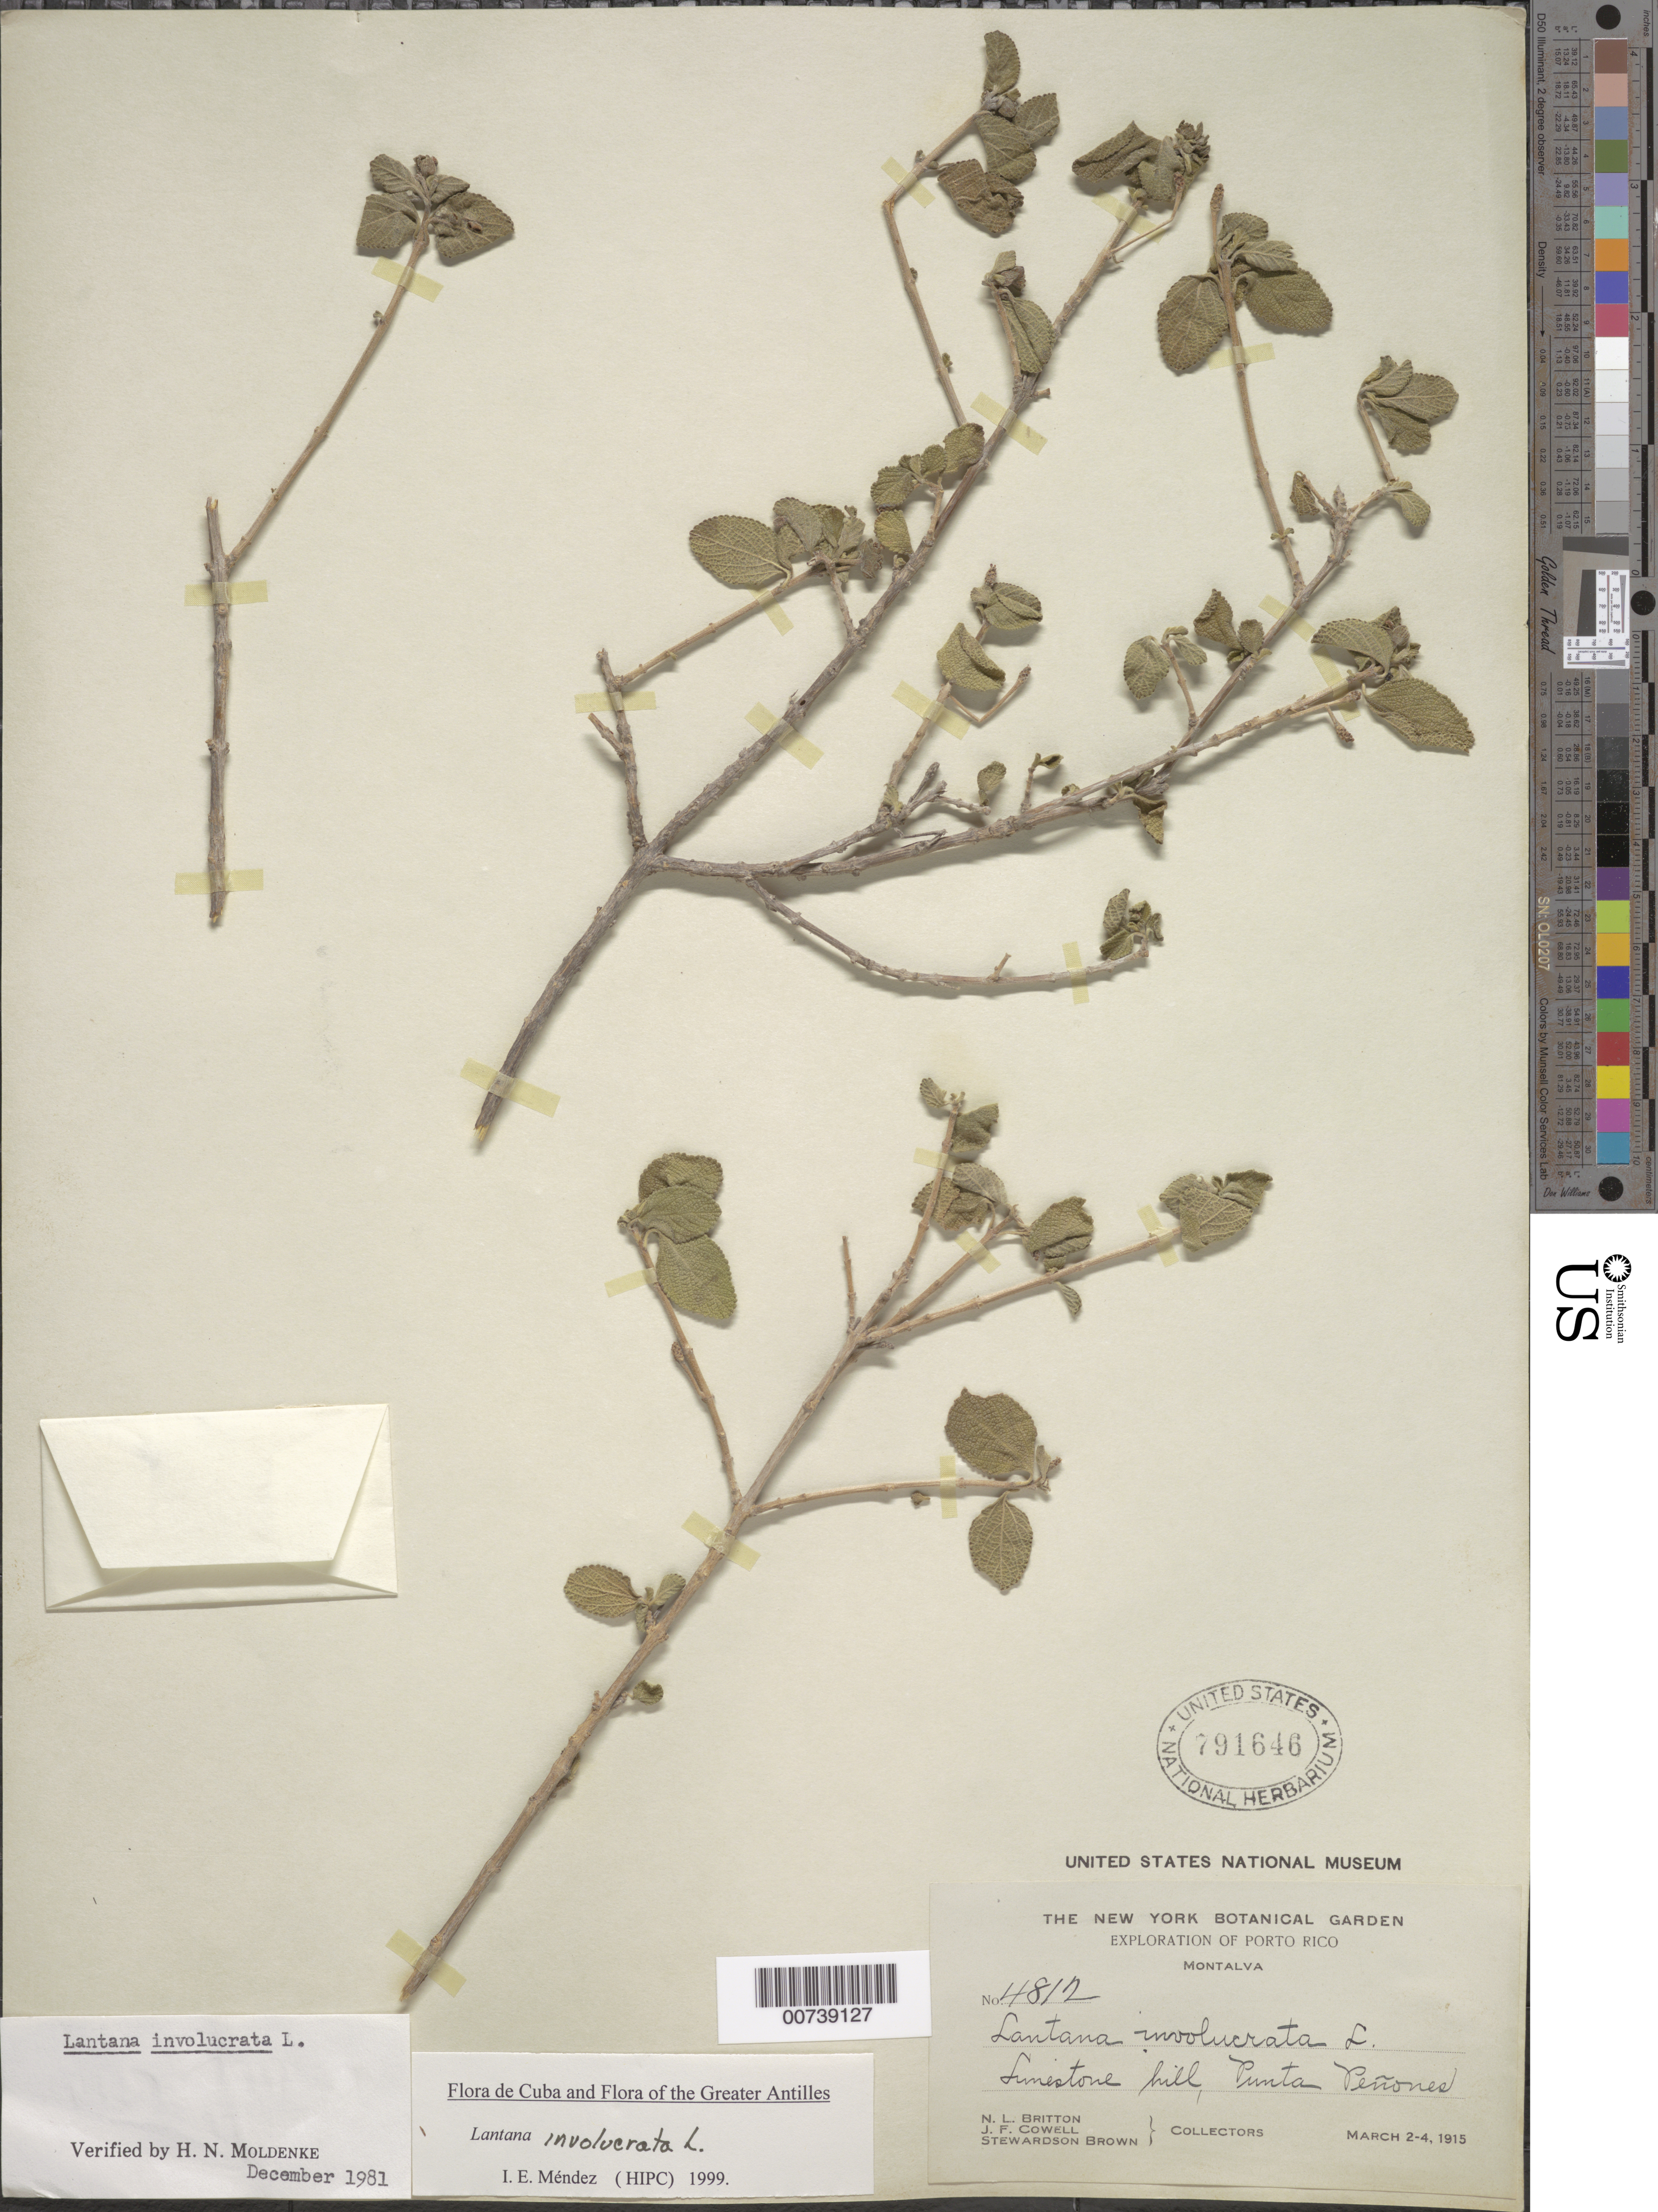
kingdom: Plantae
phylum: Tracheophyta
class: Magnoliopsida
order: Lamiales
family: Verbenaceae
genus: Lantana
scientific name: Lantana involucrata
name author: L.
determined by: Méndez, Isidro E., (HIPC)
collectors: N. Britton, J. F. Cowell & S. Brown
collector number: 4812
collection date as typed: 02 Mar 1915 to 04 Mar 1915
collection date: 1915-03-02/1915-03-04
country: Puerto Rico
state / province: Guánica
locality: Punta Peñones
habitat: Limestone hill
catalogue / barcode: US 791646